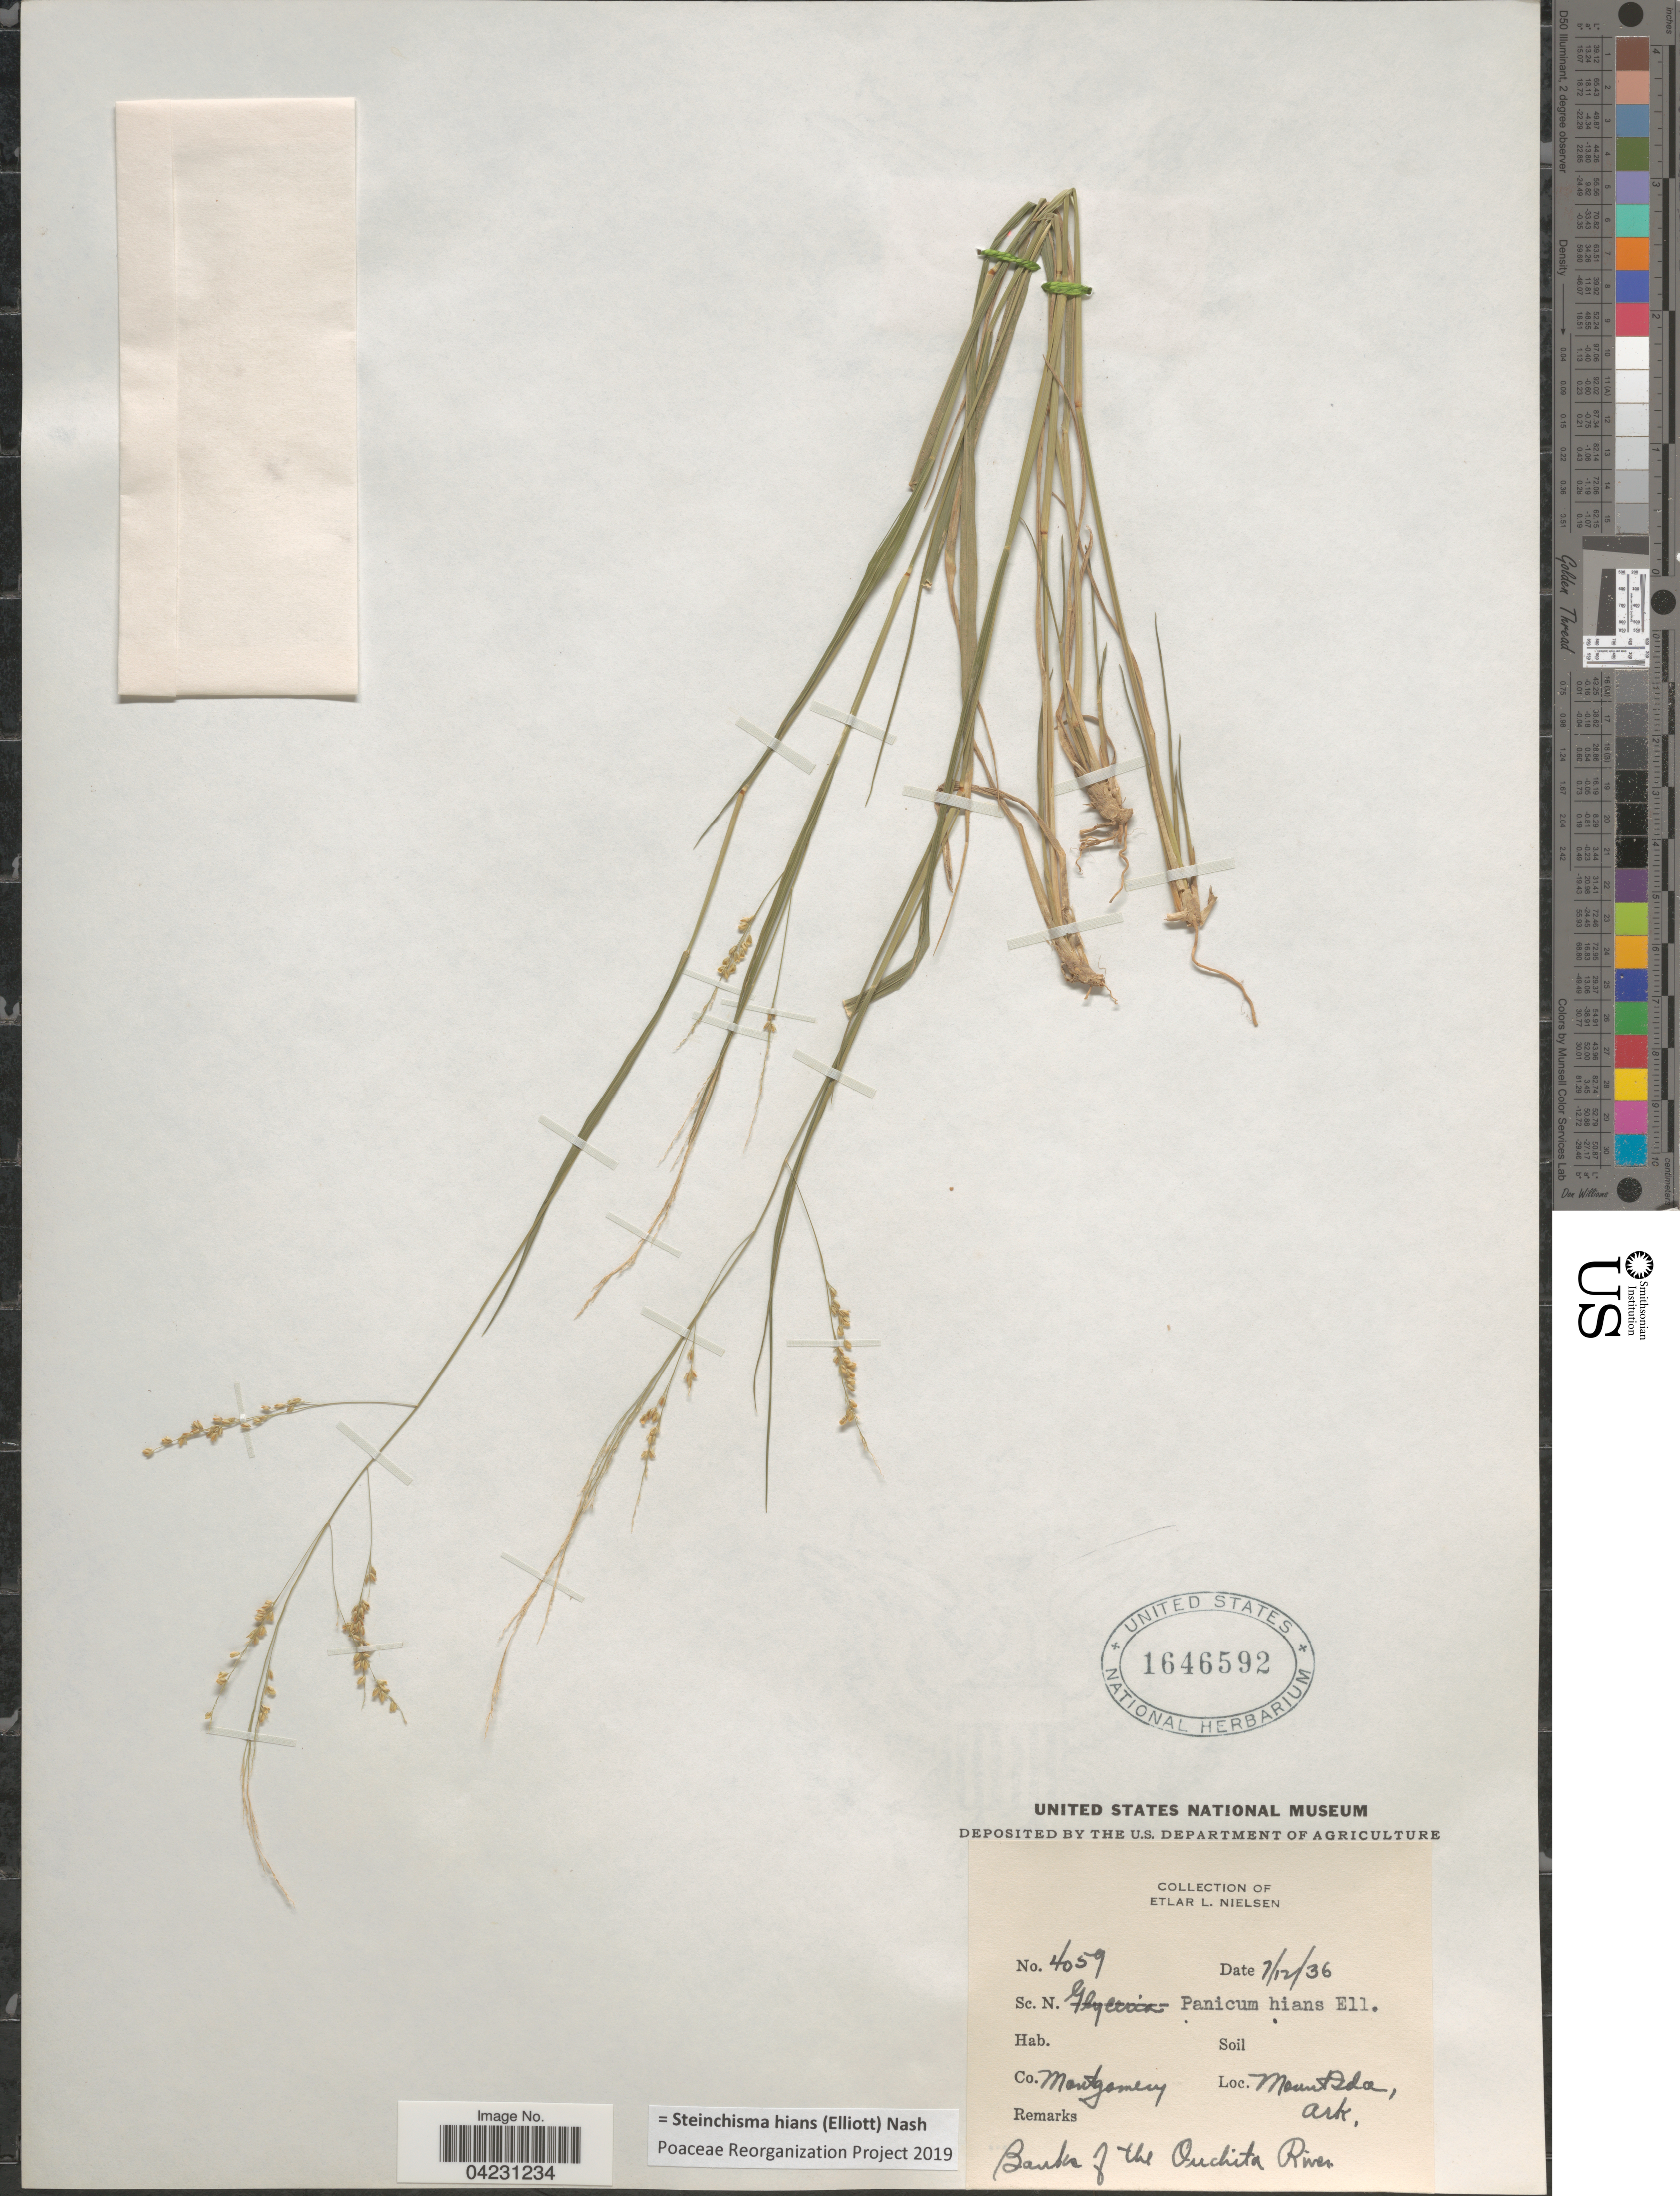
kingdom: Plantae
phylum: Tracheophyta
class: Liliopsida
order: Poales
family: Poaceae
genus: Steinchisma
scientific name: Steinchisma hians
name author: (Elliott) Nash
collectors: E. L. Nielsen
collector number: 4059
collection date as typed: Transcribed d/m/y: 12/7/36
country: United States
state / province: Arkansas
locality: Co. Montgomery. Mount Ida. Border of the Ouchita River.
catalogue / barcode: US 1646592